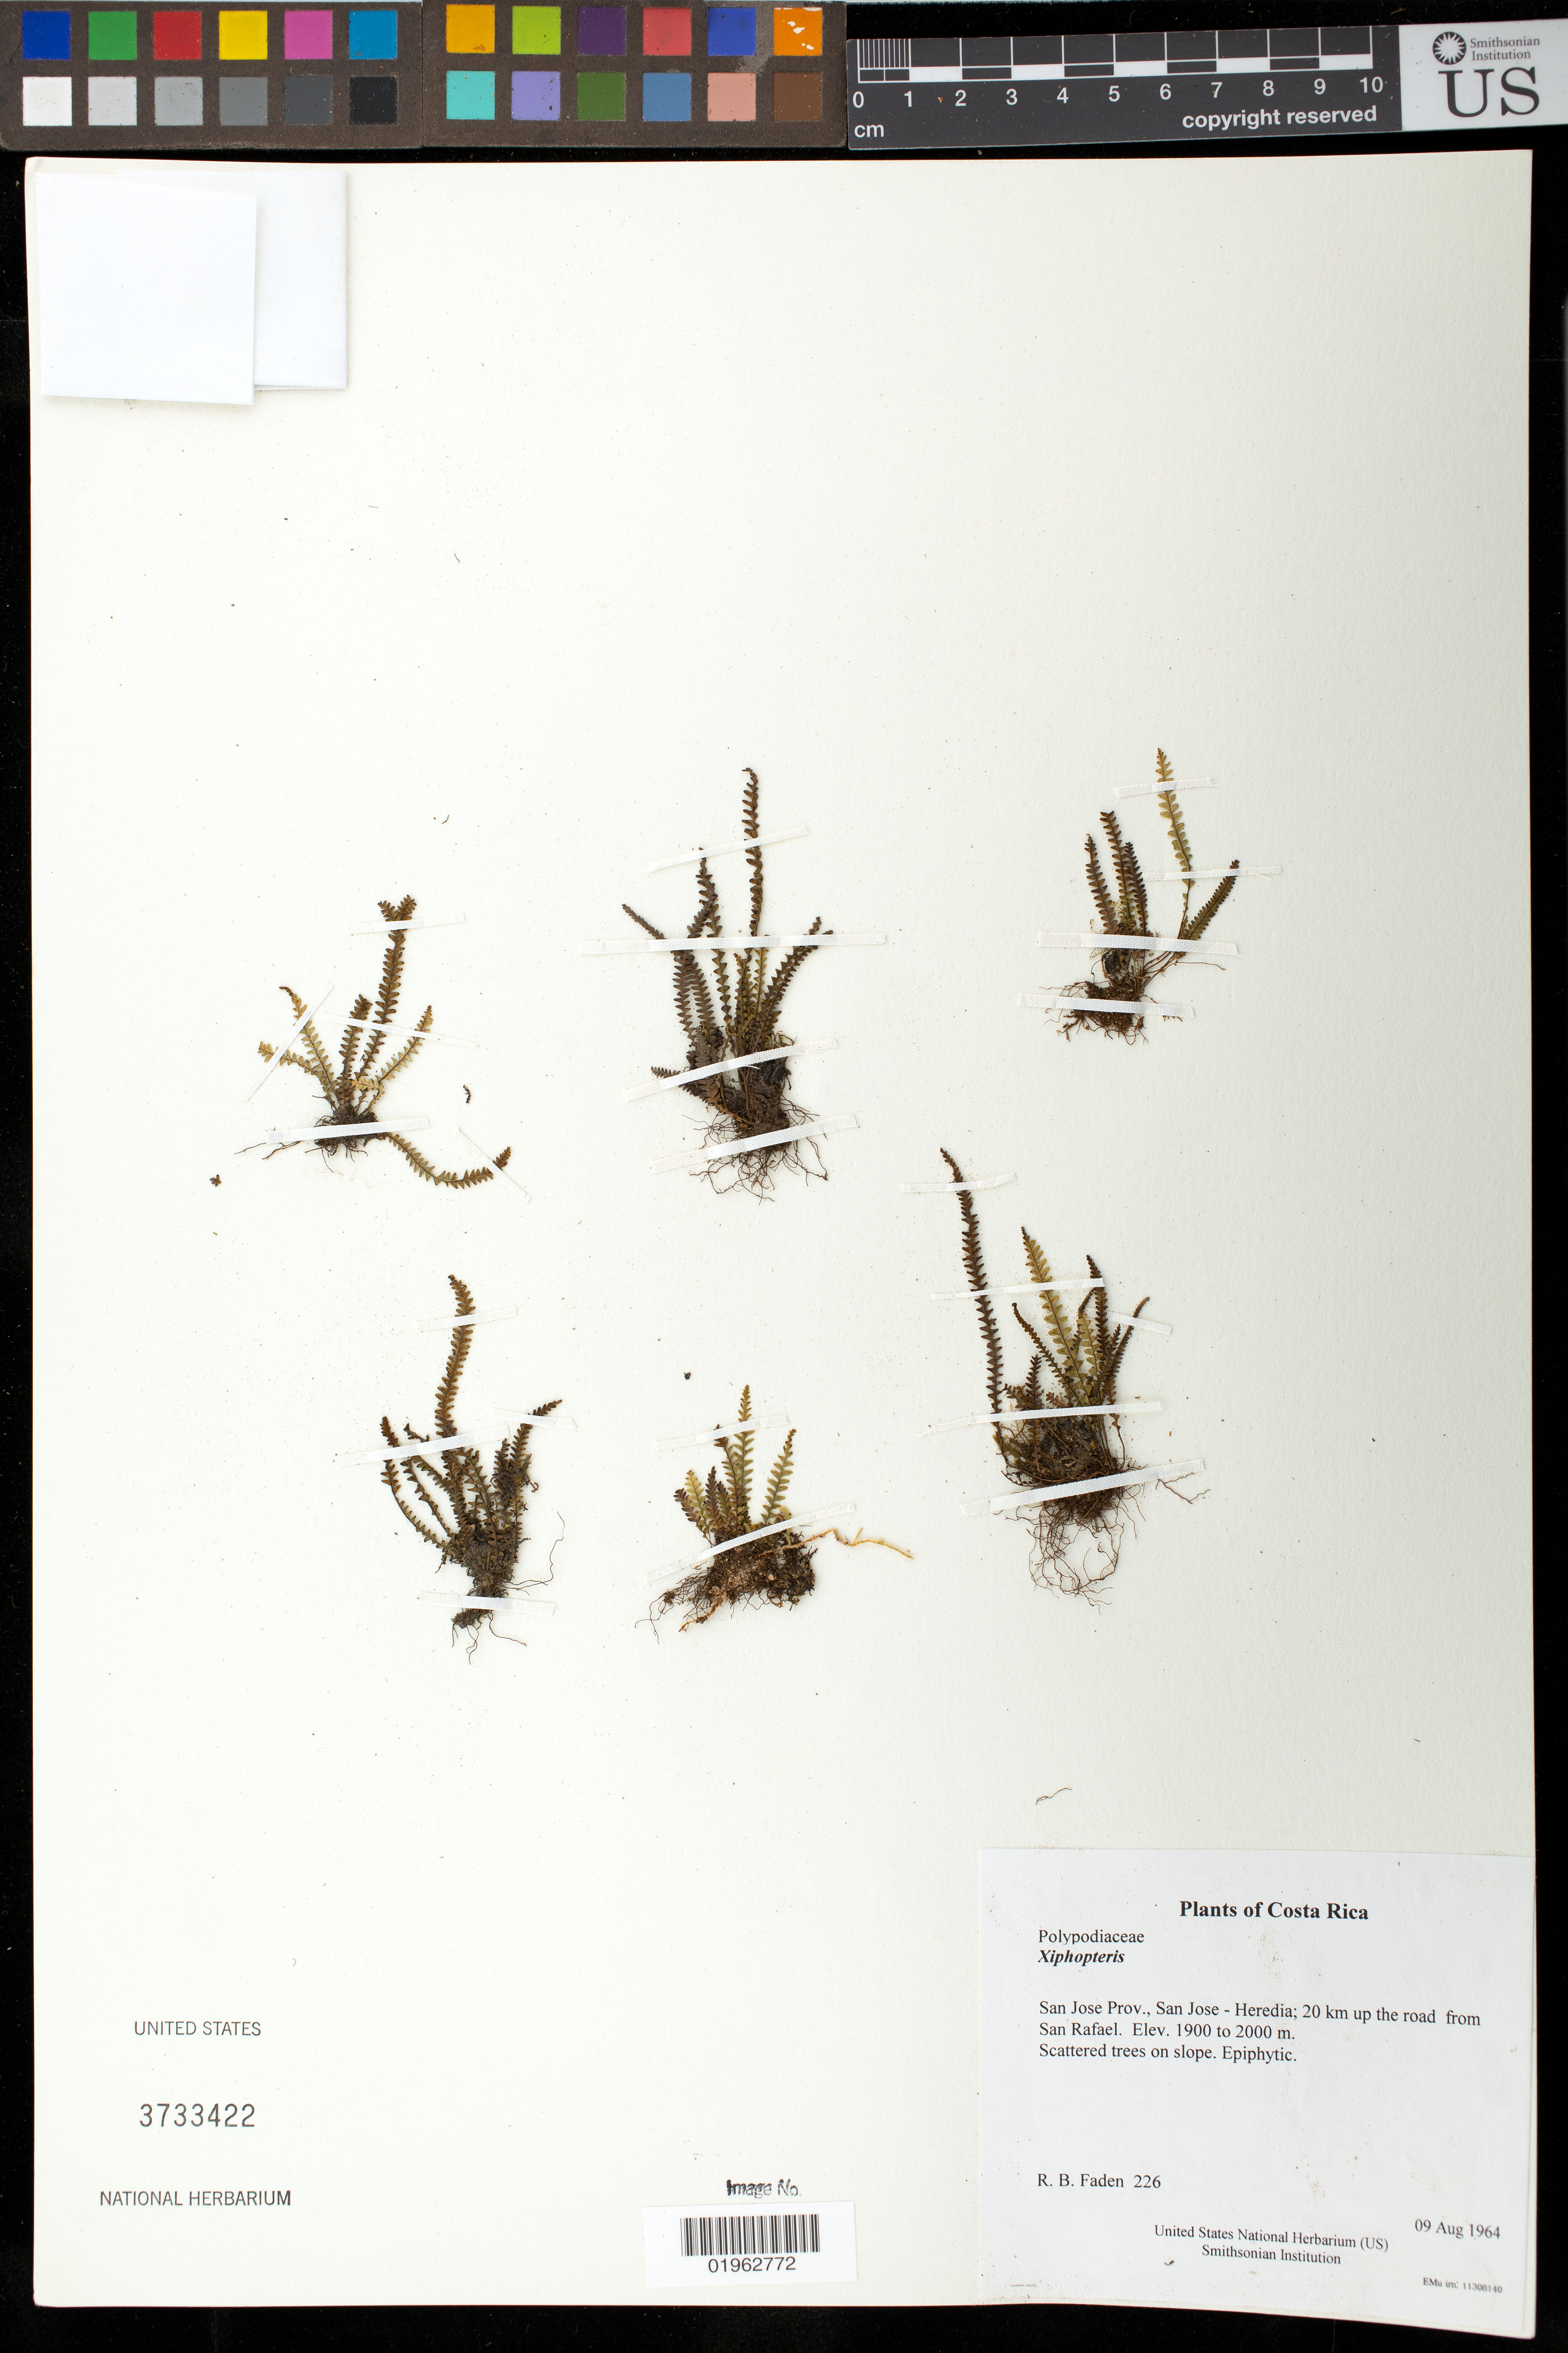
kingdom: Plantae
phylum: Tracheophyta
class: Polypodiopsida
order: Polypodiales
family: Polypodiaceae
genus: Xiphopteris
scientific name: Xiphopteris sp.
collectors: R. B. Faden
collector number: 226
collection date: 1964-08-09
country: Costa Rica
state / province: San Jose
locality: San Jose - Heredia; 20 km up the road from San Rafael.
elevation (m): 1900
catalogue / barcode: US 3733422